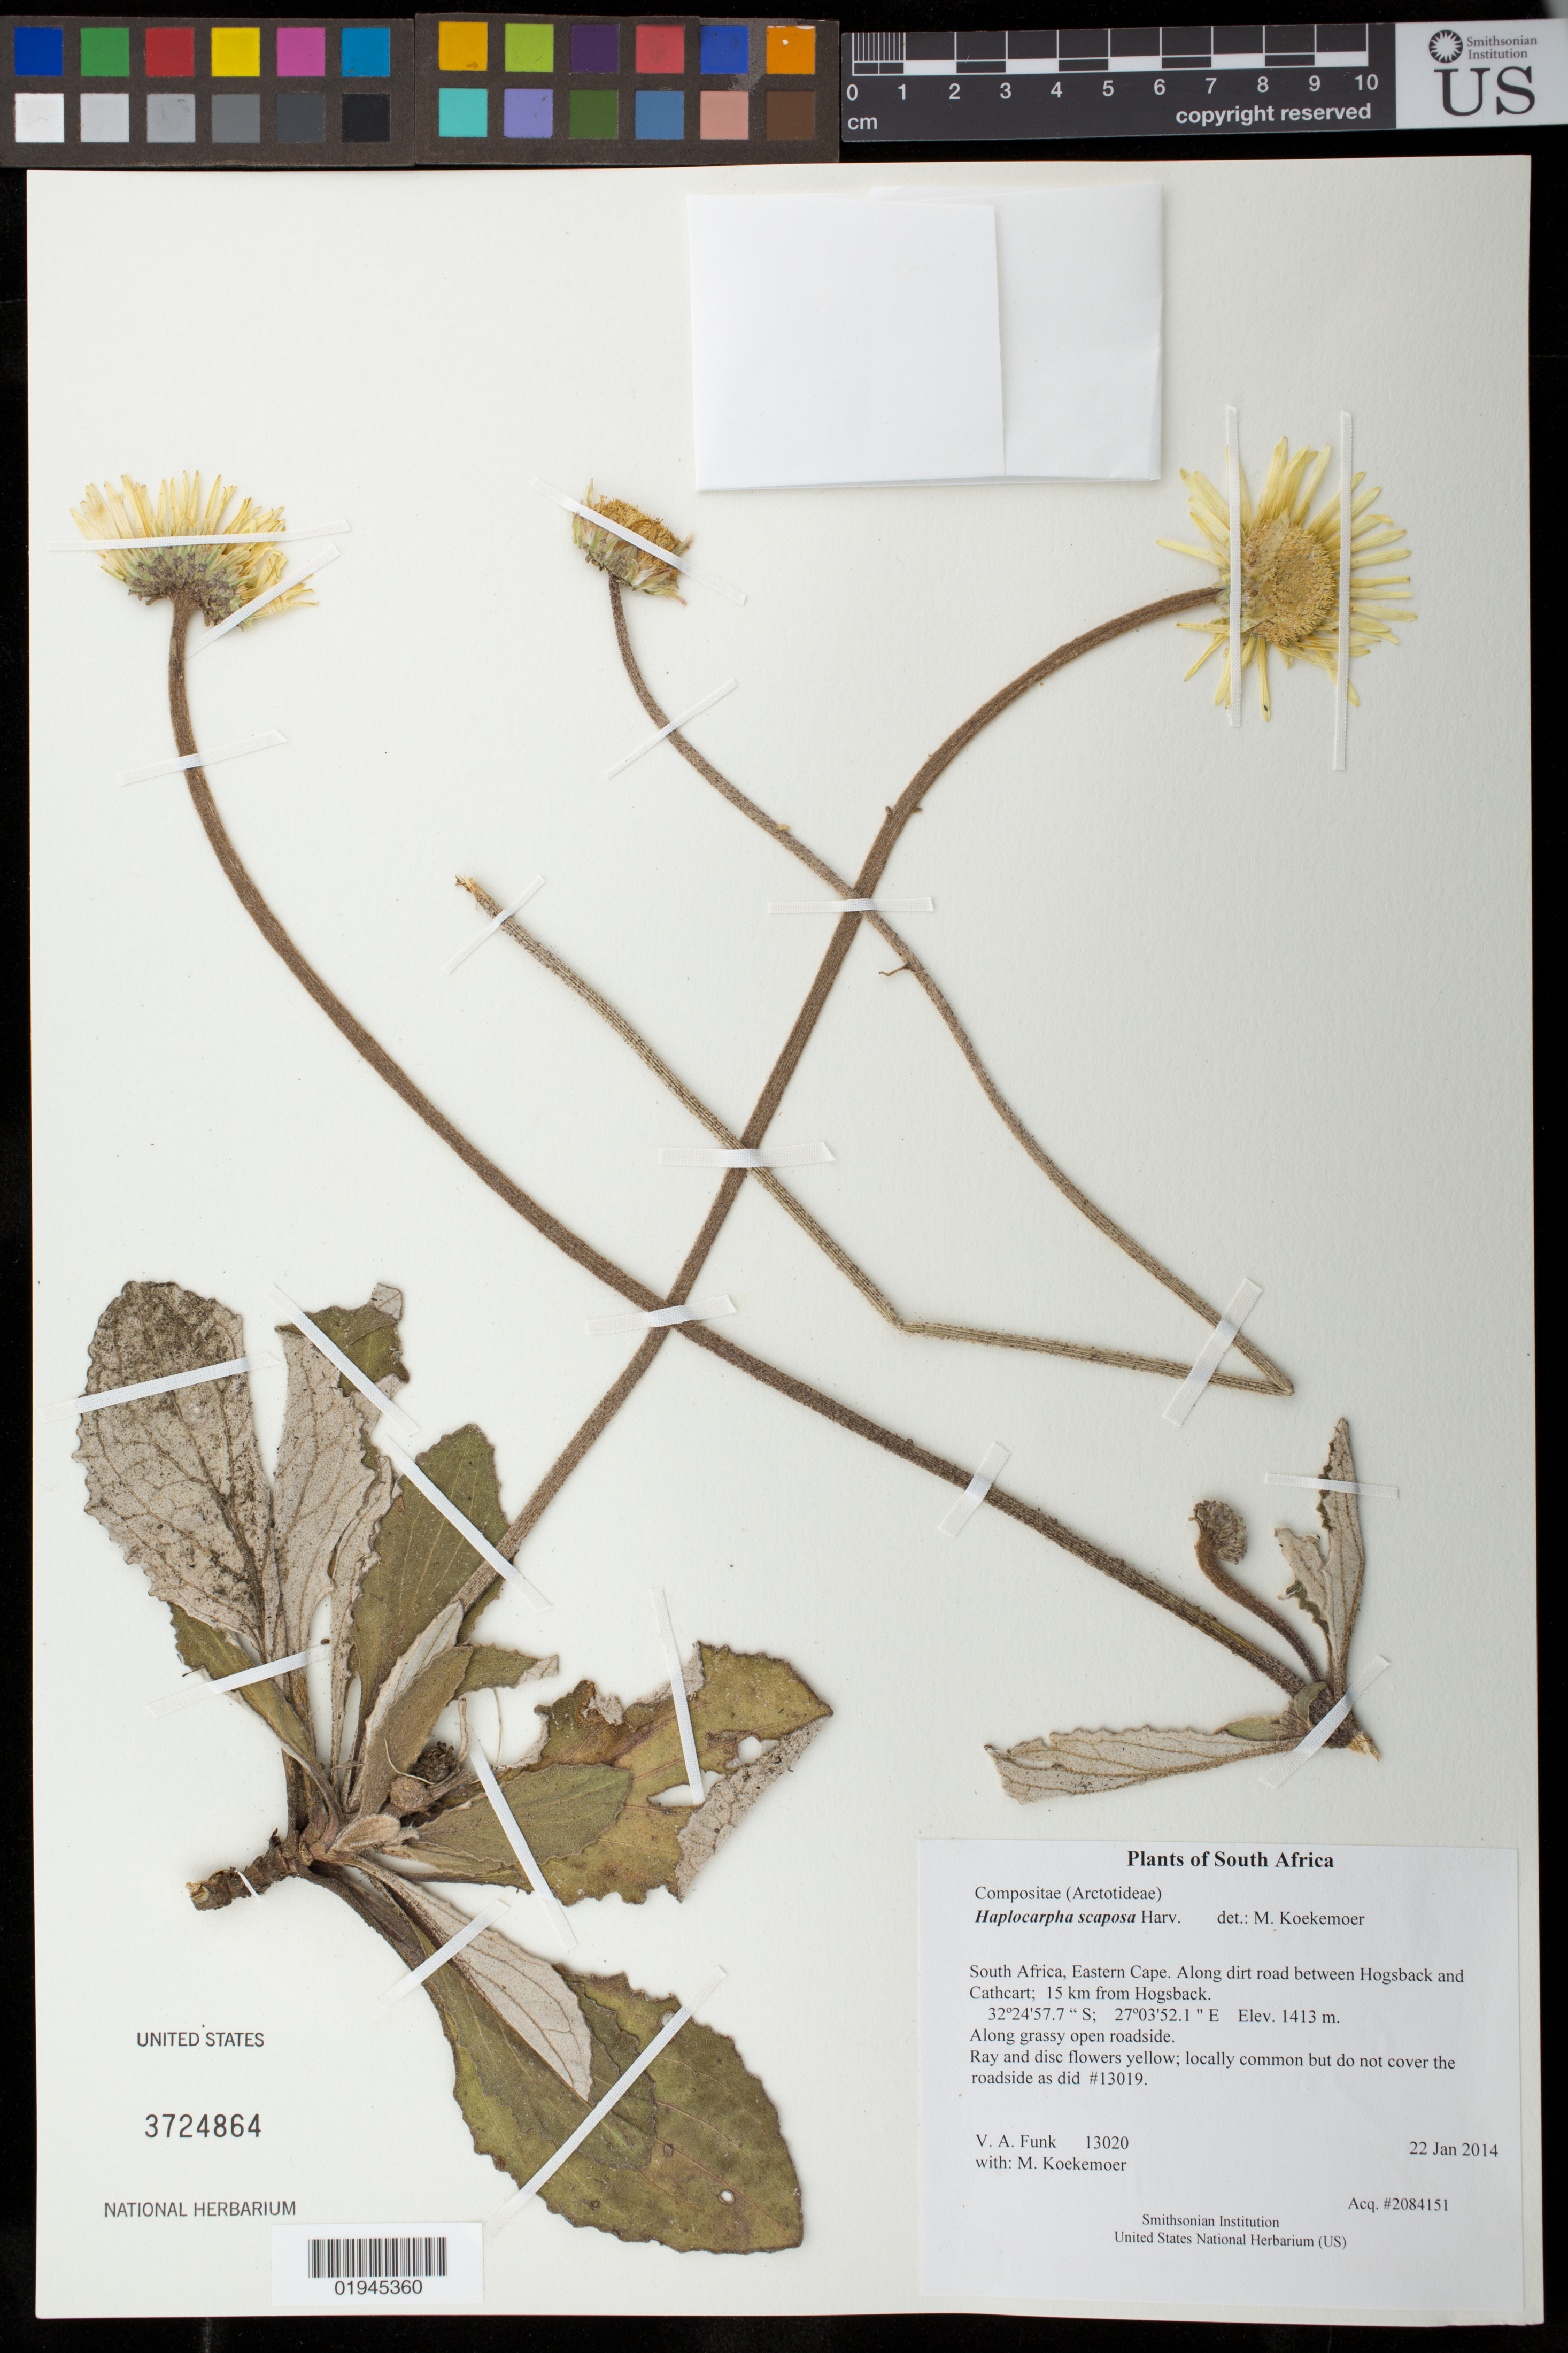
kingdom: Plantae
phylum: Tracheophyta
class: Magnoliopsida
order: Asterales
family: Asteraceae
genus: Haplocarpha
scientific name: Haplocarpha scaposa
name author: Harv.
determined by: Koekemoer, M.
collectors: M. Koekemoer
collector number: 13020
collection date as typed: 22 Jan 2014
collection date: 2014-01-22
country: South Africa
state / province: Eastern Cape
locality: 15 km before Cathcart on road between Hogsback and Cathcart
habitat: Along side of dirt road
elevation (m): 1413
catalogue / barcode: US 3724864